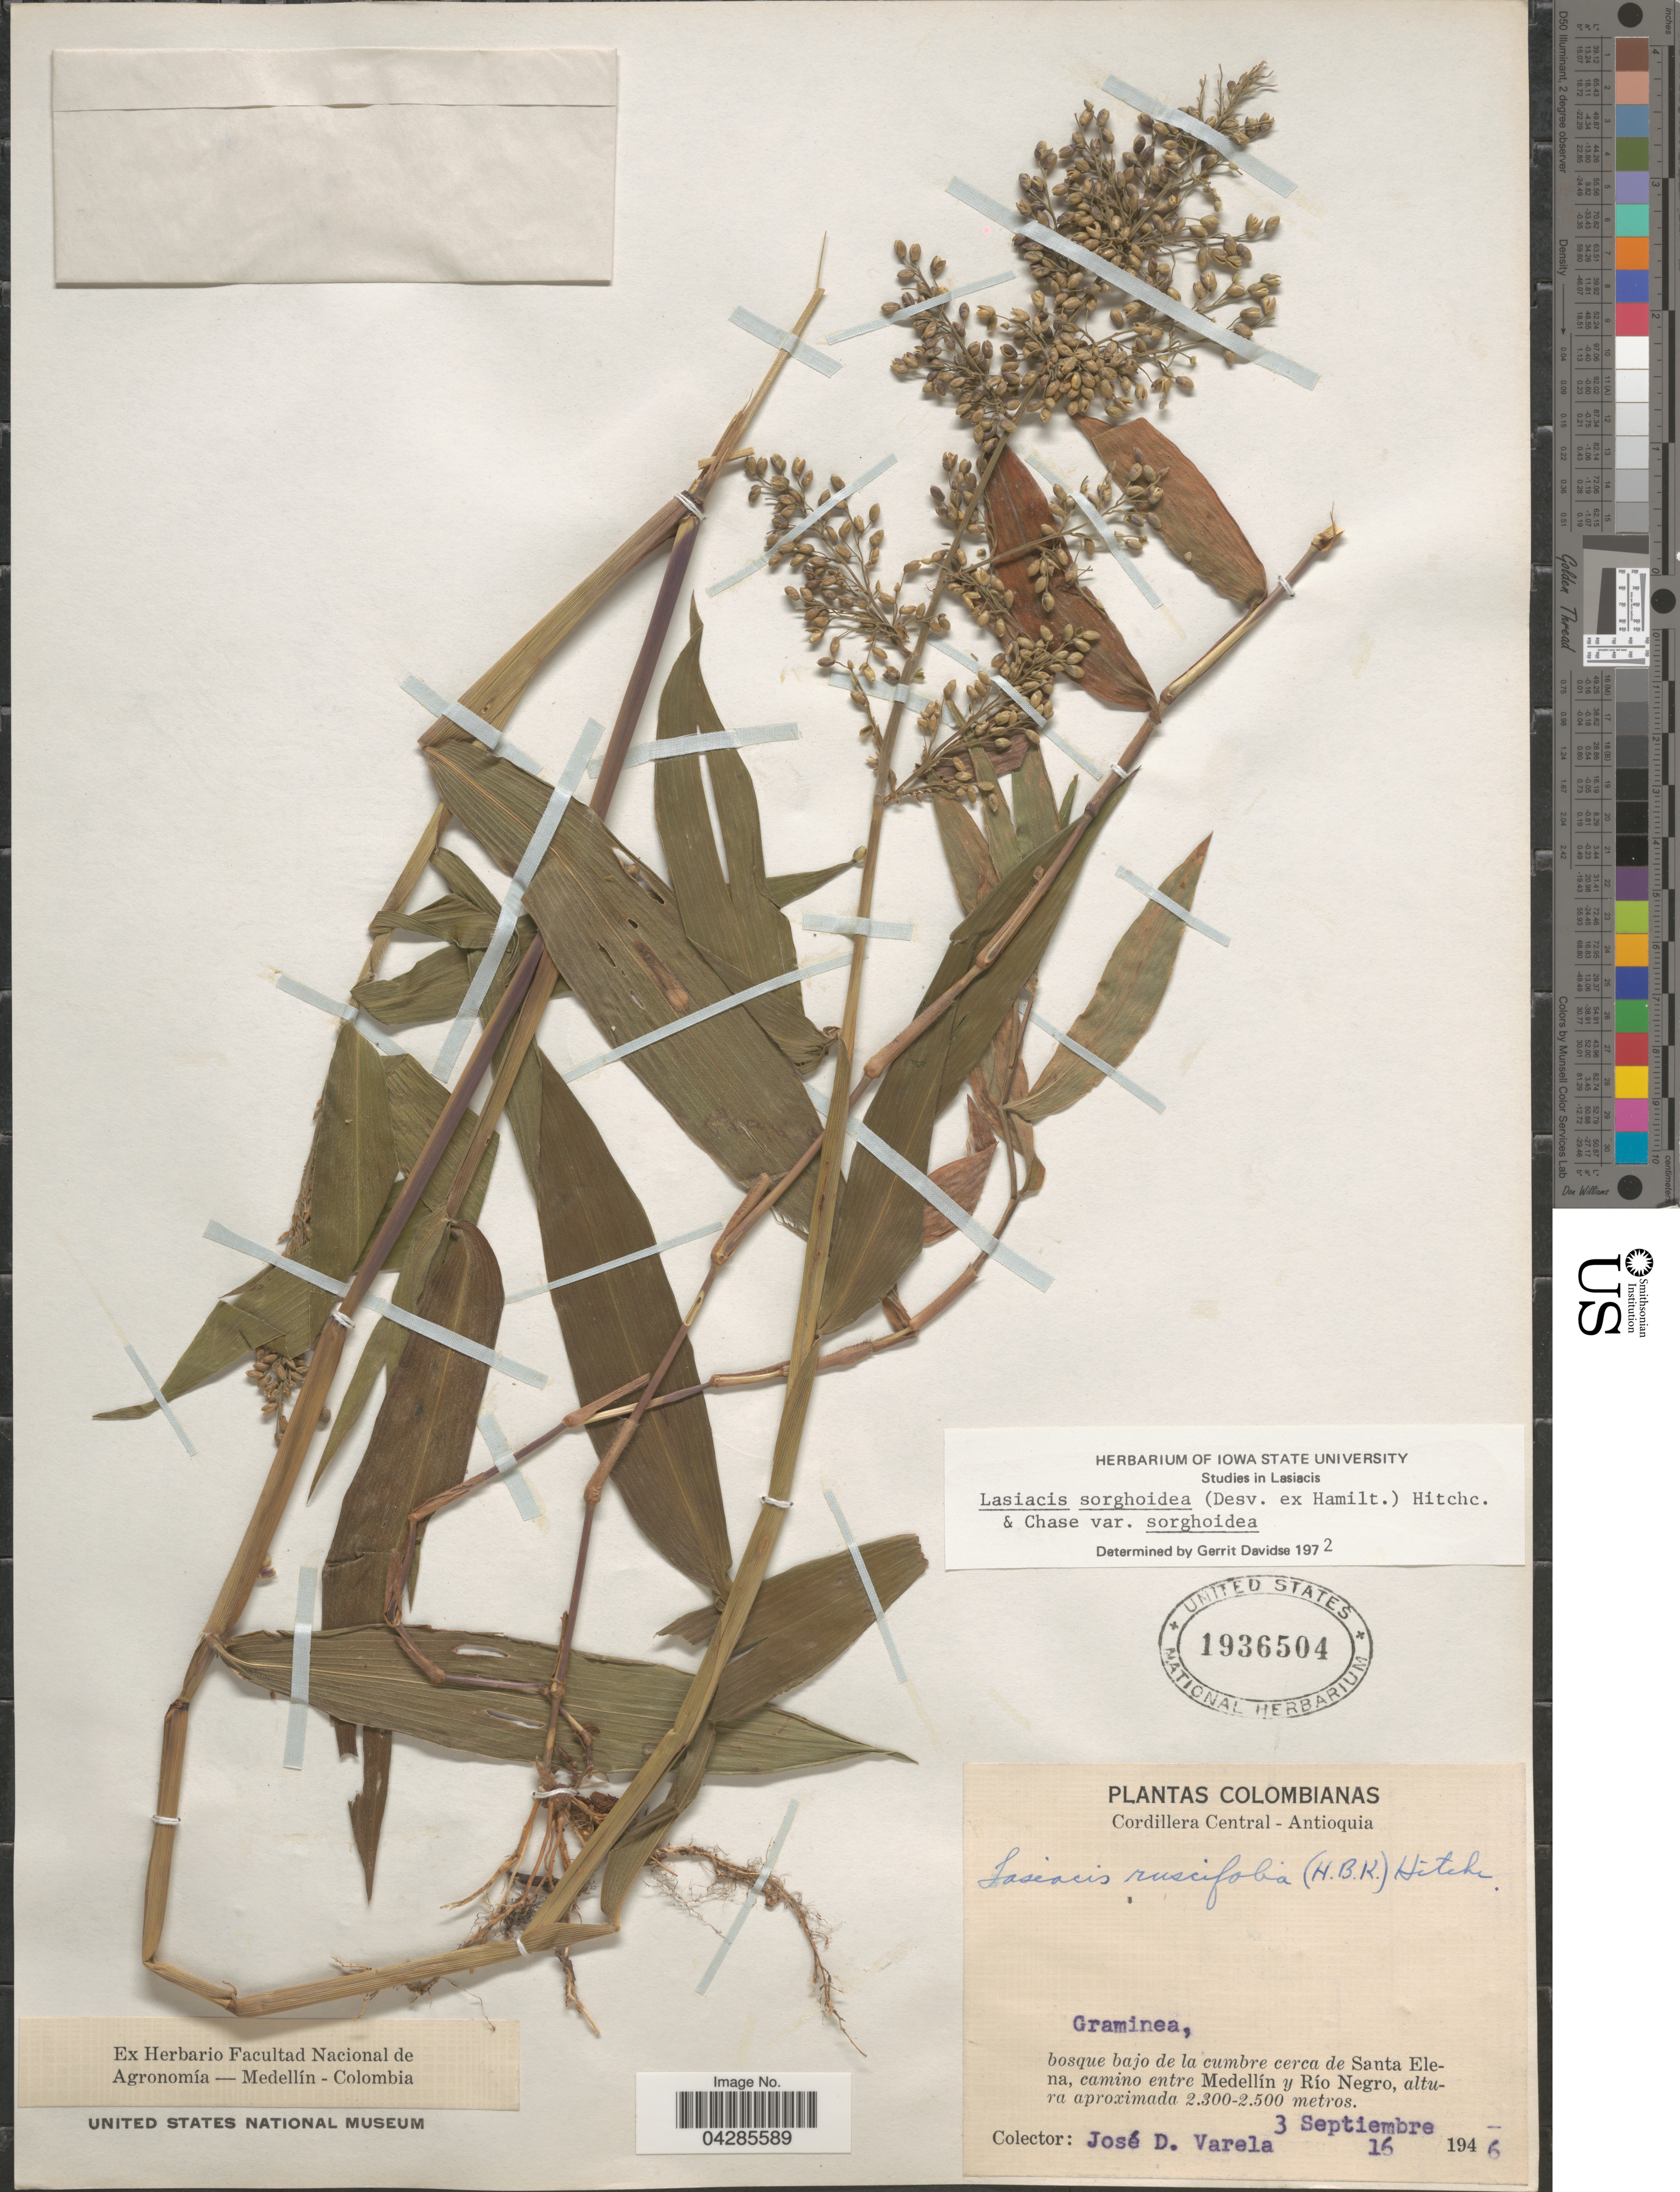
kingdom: Plantae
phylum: Tracheophyta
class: Liliopsida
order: Poales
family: Poaceae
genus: Lasiacis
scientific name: Lasiacis sorghoidea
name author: (Desv. ex Ham.) Hitchc. & Chase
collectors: J. Varela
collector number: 16?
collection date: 1946-09-03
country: Colombia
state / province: Antioquia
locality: Cordillera Central. Bosque bajo de la cumbre cerca de Santa Elena, camino entre Medellín y Río Negro.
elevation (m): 2300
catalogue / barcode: US 1936504